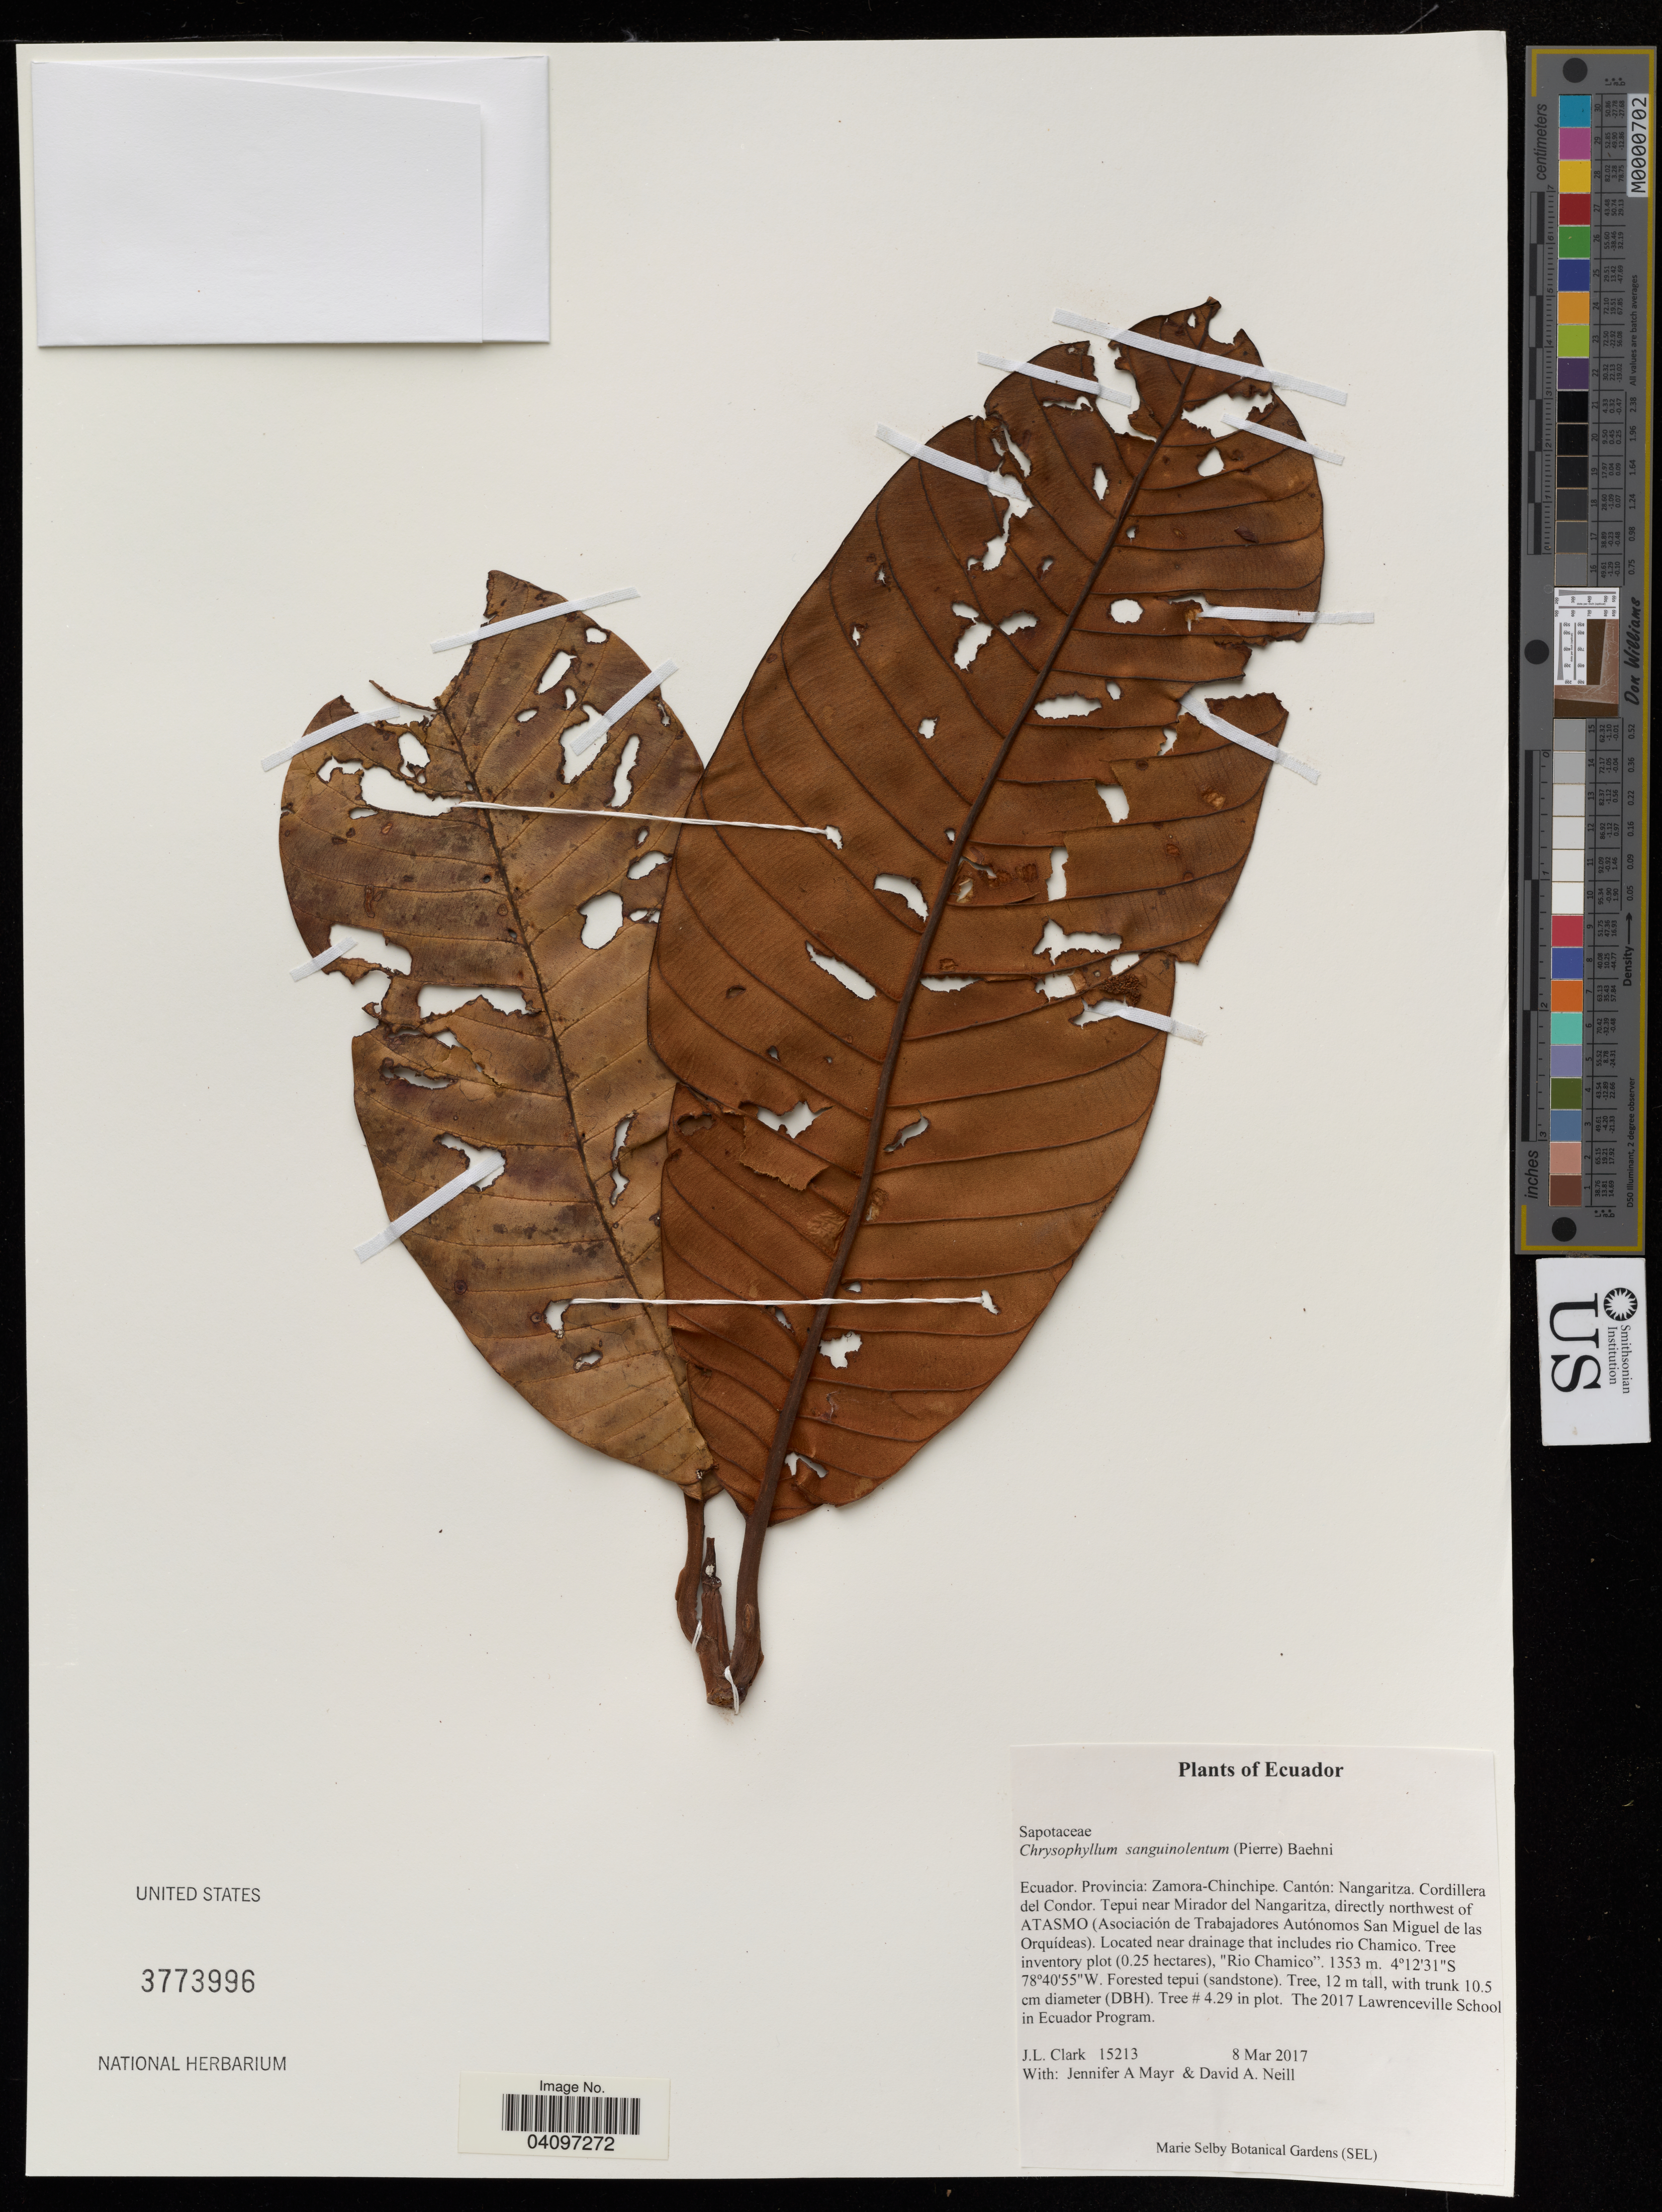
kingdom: Plantae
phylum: Tracheophyta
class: Magnoliopsida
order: Ericales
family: Sapotaceae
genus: Chrysophyllum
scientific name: Chrysophyllum sanguinolentum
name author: (Pierre) Baehni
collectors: J. Clark, J. Mayr & D. A. Neill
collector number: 15213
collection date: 2017-03-08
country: Ecuador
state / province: Zamora-Chinchipe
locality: Cantón: Nangaritza. Cordillera del Condor. Tepui near Mirador del Nangaritza, directly northwest of ATASMO (Asociación de Trabajadores Autónomos San Miguel de las Orquídeas). Located near drainage that includes rio Chamico. Tree inventory plot (0.25 hectares), "Rio Chamico".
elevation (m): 1353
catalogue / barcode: US 3773996